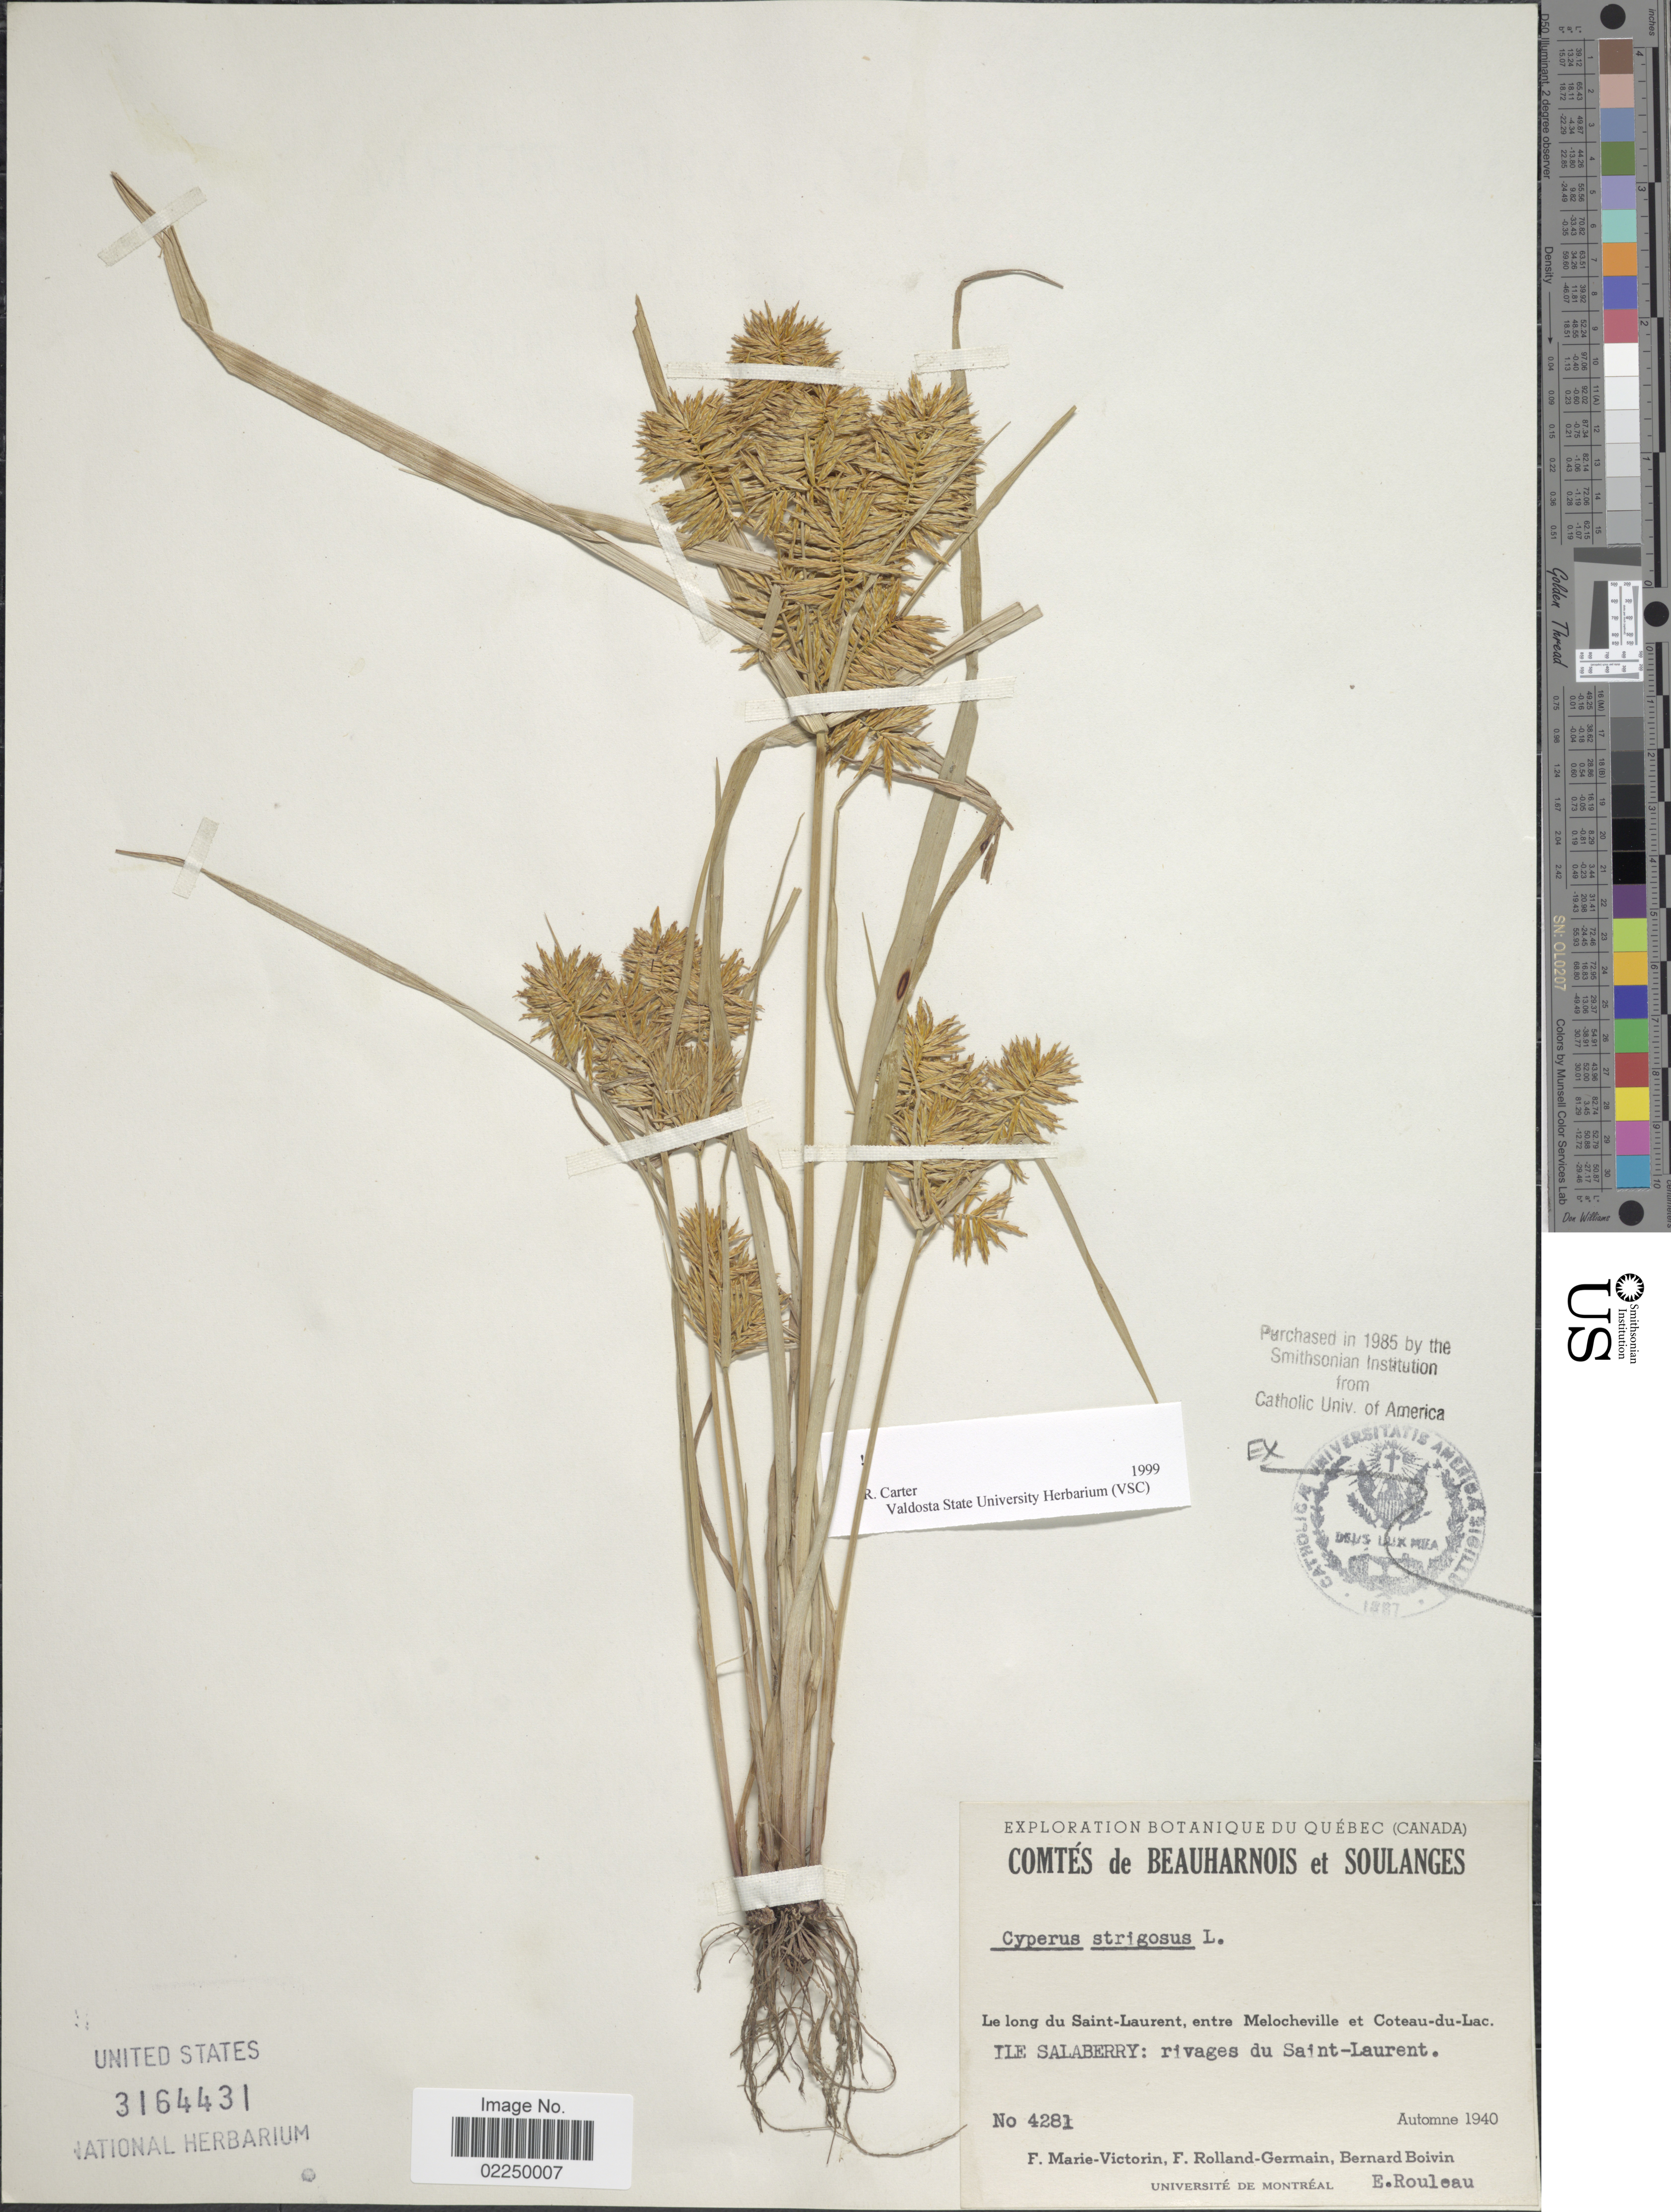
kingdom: Plantae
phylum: Tracheophyta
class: Liliopsida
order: Poales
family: Cyperaceae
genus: Cyperus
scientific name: Cyperus strigosus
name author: L.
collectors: F. Marie-Victorin, Rolland-Germain & J. R. B. Boivin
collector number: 4281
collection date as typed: Automne 1940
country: Canada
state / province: Quebec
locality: Beauharnois et Soulanges, Le long du Saint-Laurent, entre Melocheville et Coteau-du-Lac, Ile Salaberry: rivages du Saint-Laurent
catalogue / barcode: US 3164431